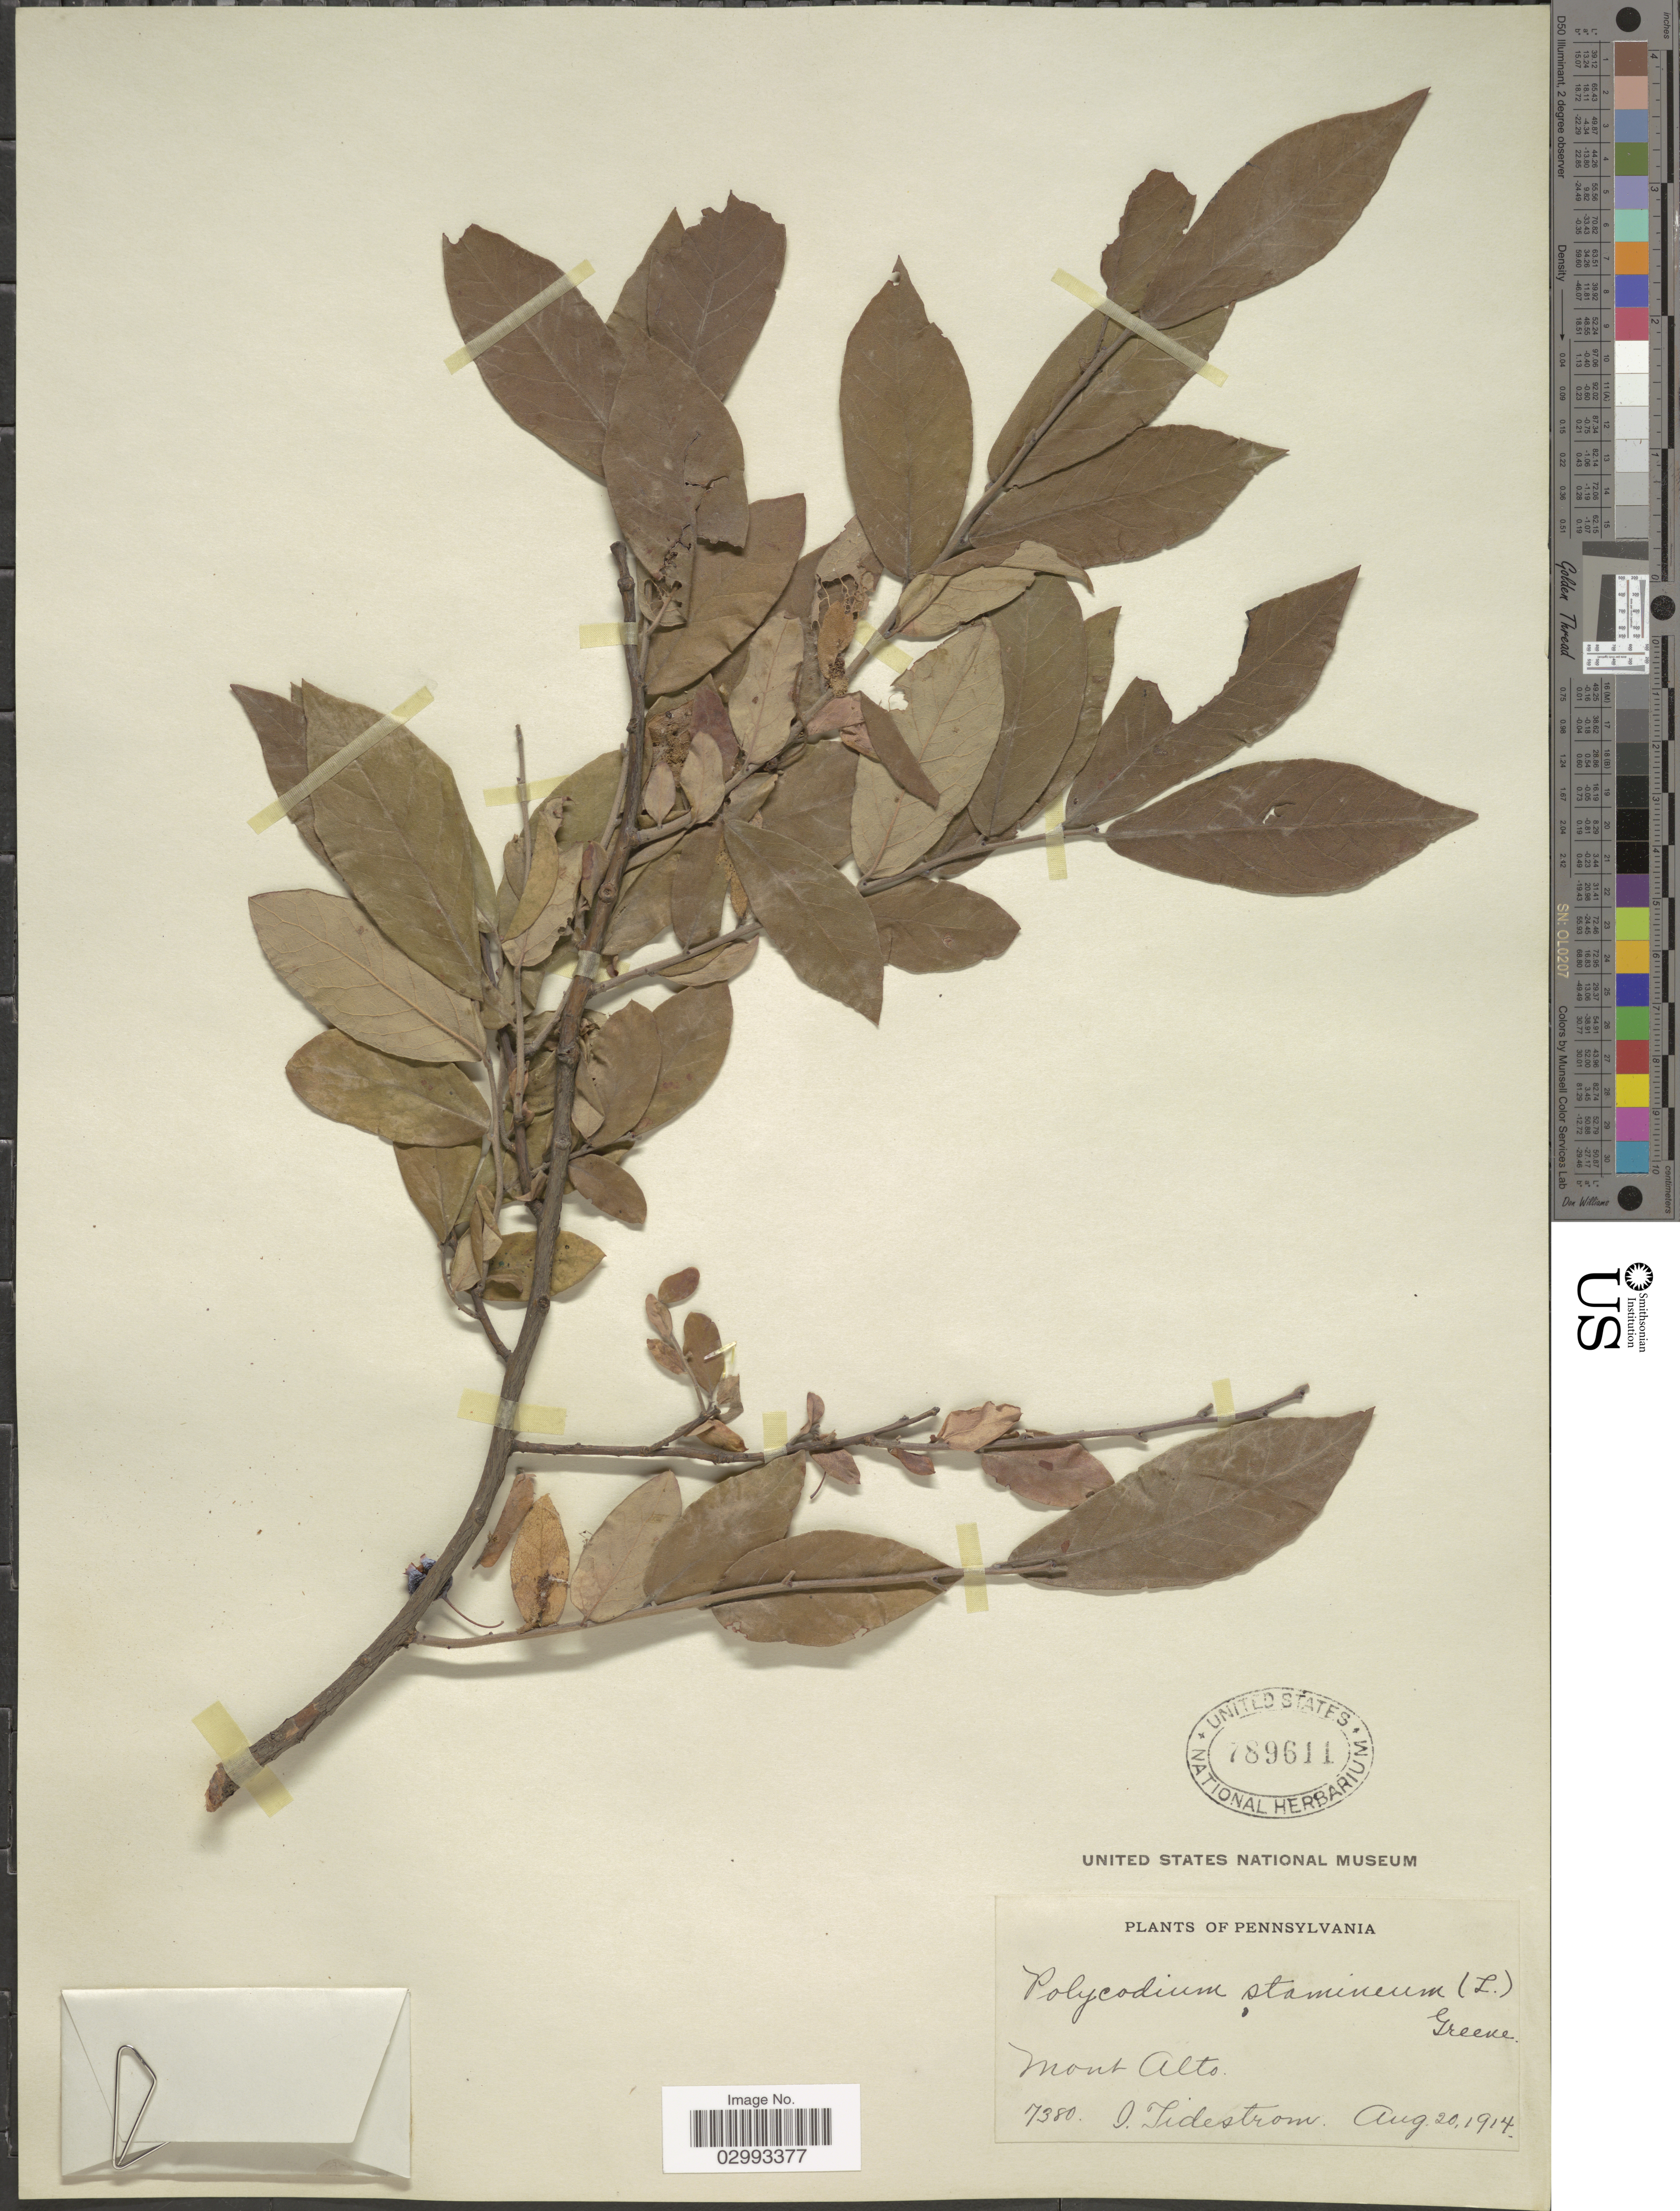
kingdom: Plantae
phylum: Tracheophyta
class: Magnoliopsida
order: Ericales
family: Ericaceae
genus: Polycodium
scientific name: Polycodium stamineum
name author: (L.) Greene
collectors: I. F. Tidestrom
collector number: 7380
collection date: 1914-08-20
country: United States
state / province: Pennsylvania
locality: Mont Alto.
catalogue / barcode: US 789611